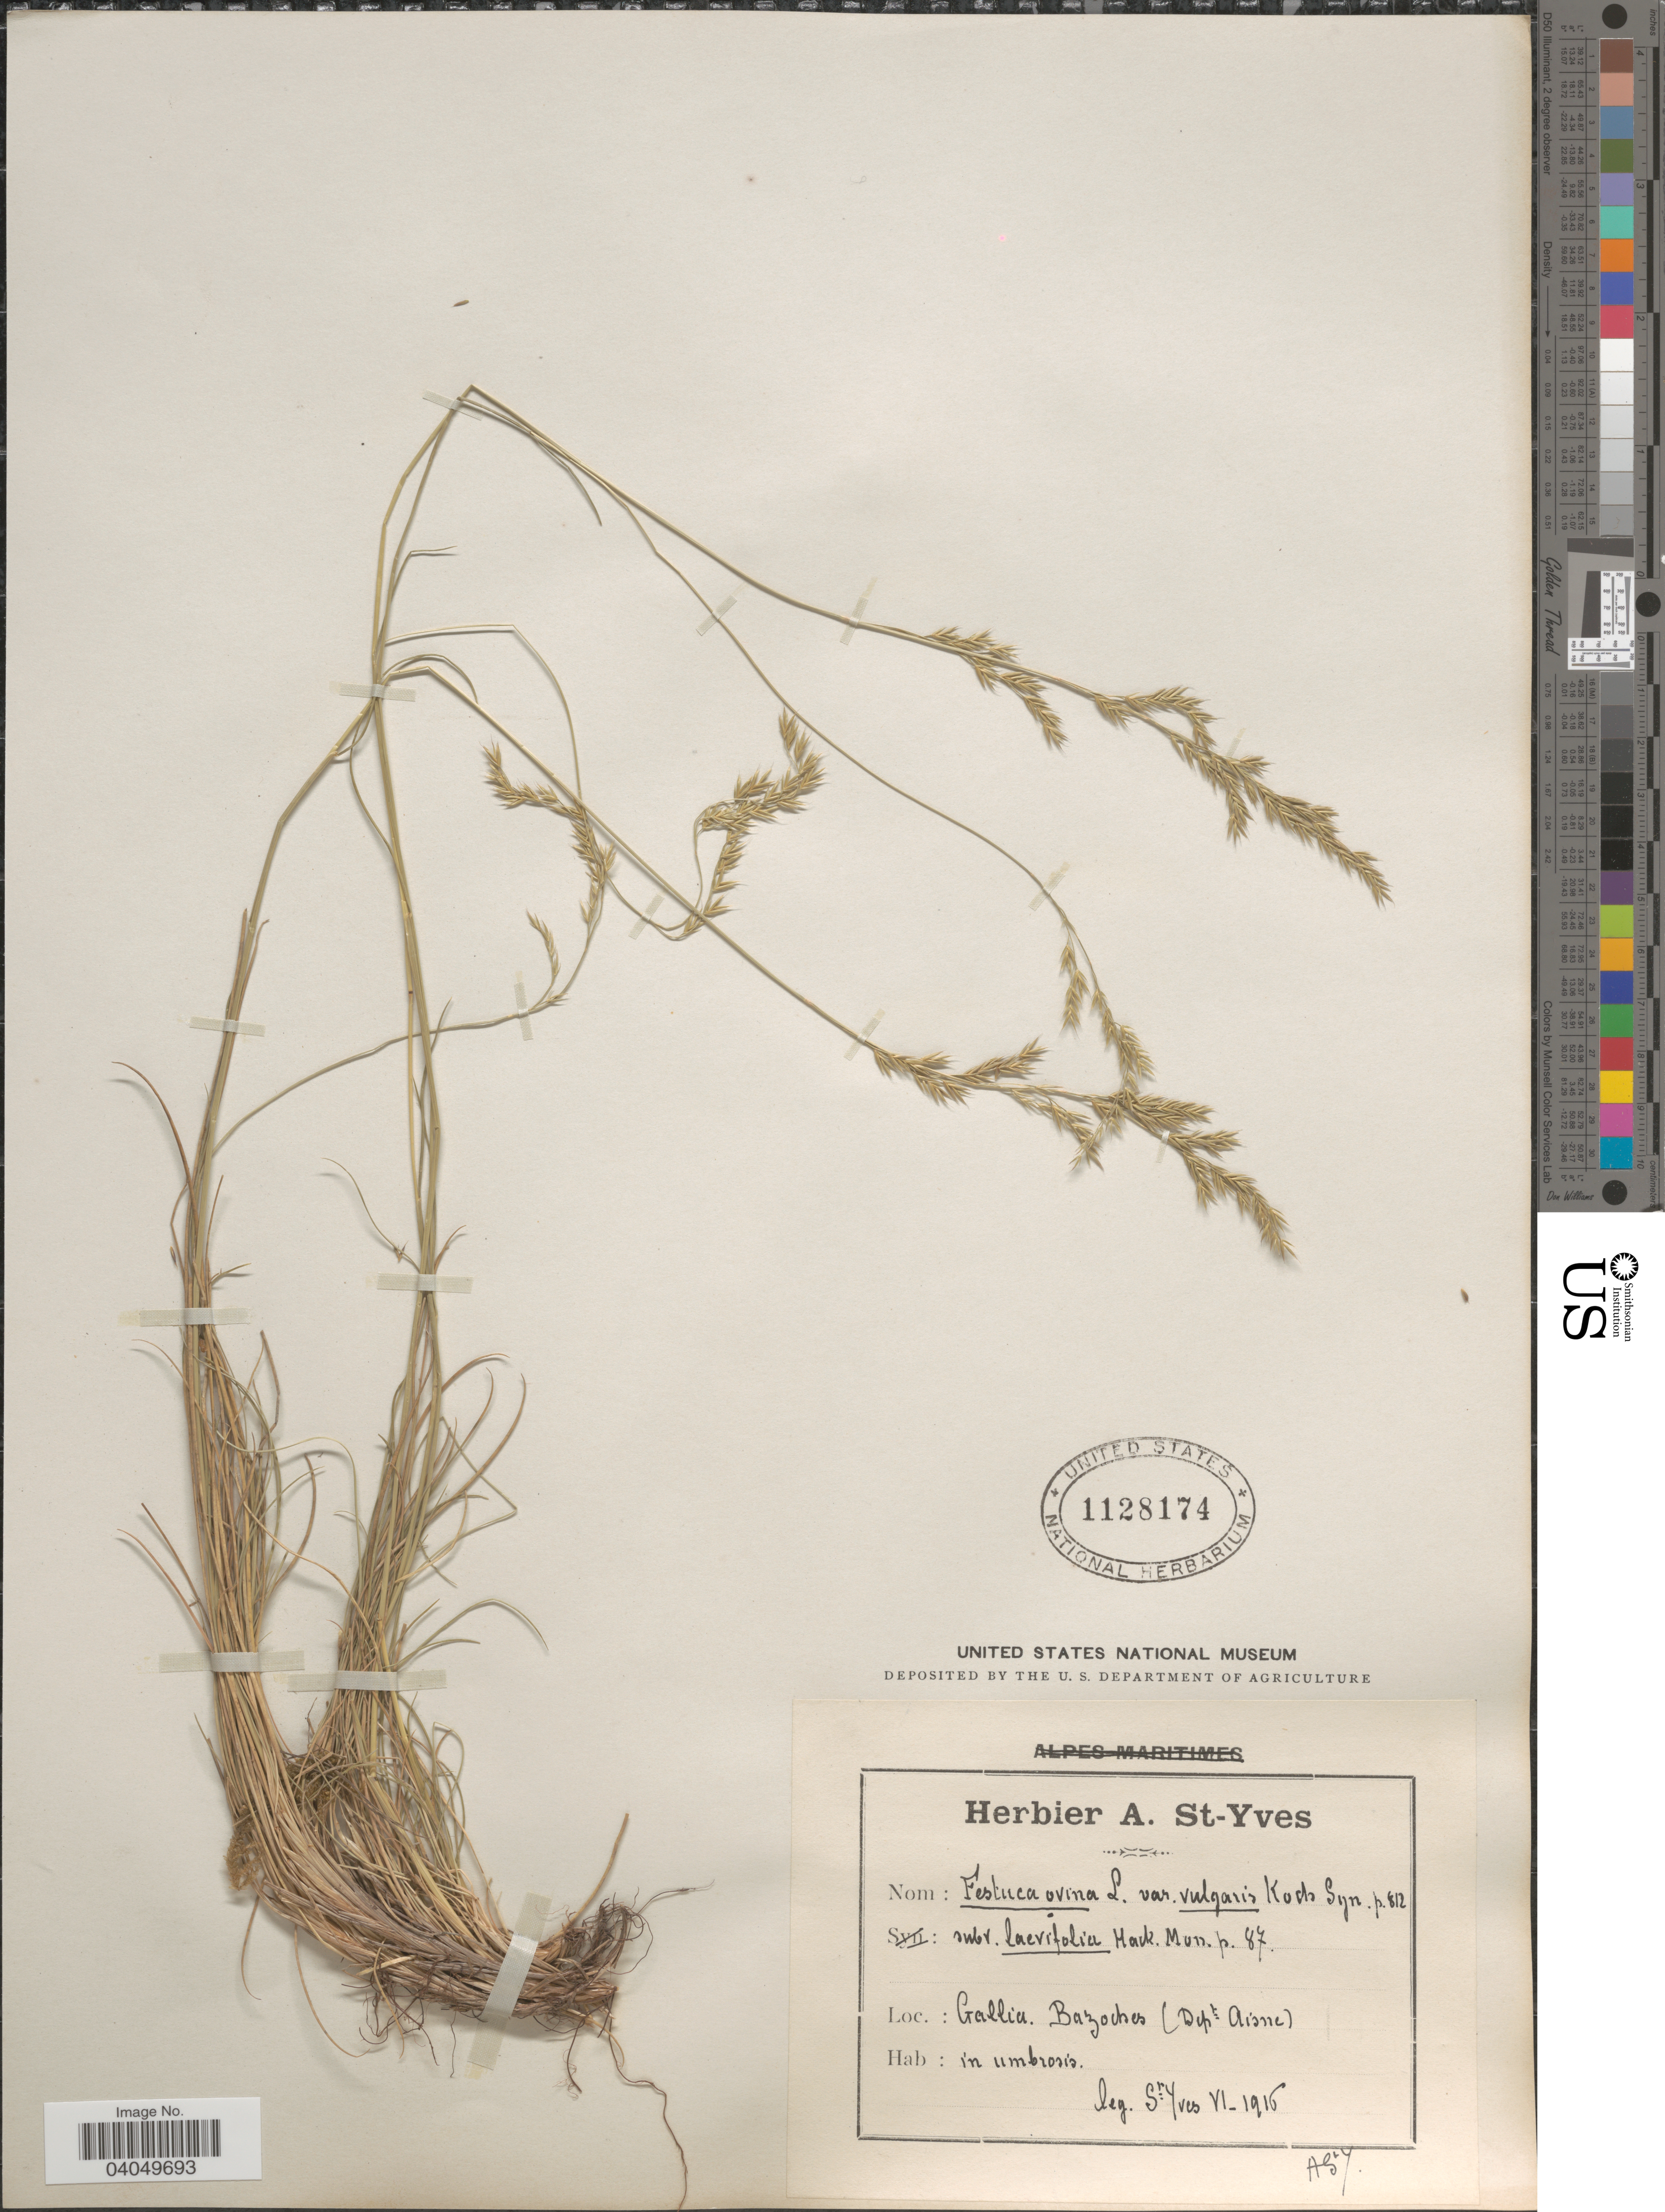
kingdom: Plantae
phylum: Tracheophyta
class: Liliopsida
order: Poales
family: Poaceae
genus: Festuca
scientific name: Festuca ovina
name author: L.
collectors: A. Saint-Yves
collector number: A57?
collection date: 1916-06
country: France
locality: Gallia. Bazoches (Dept. Aisne).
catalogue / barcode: US 1128174